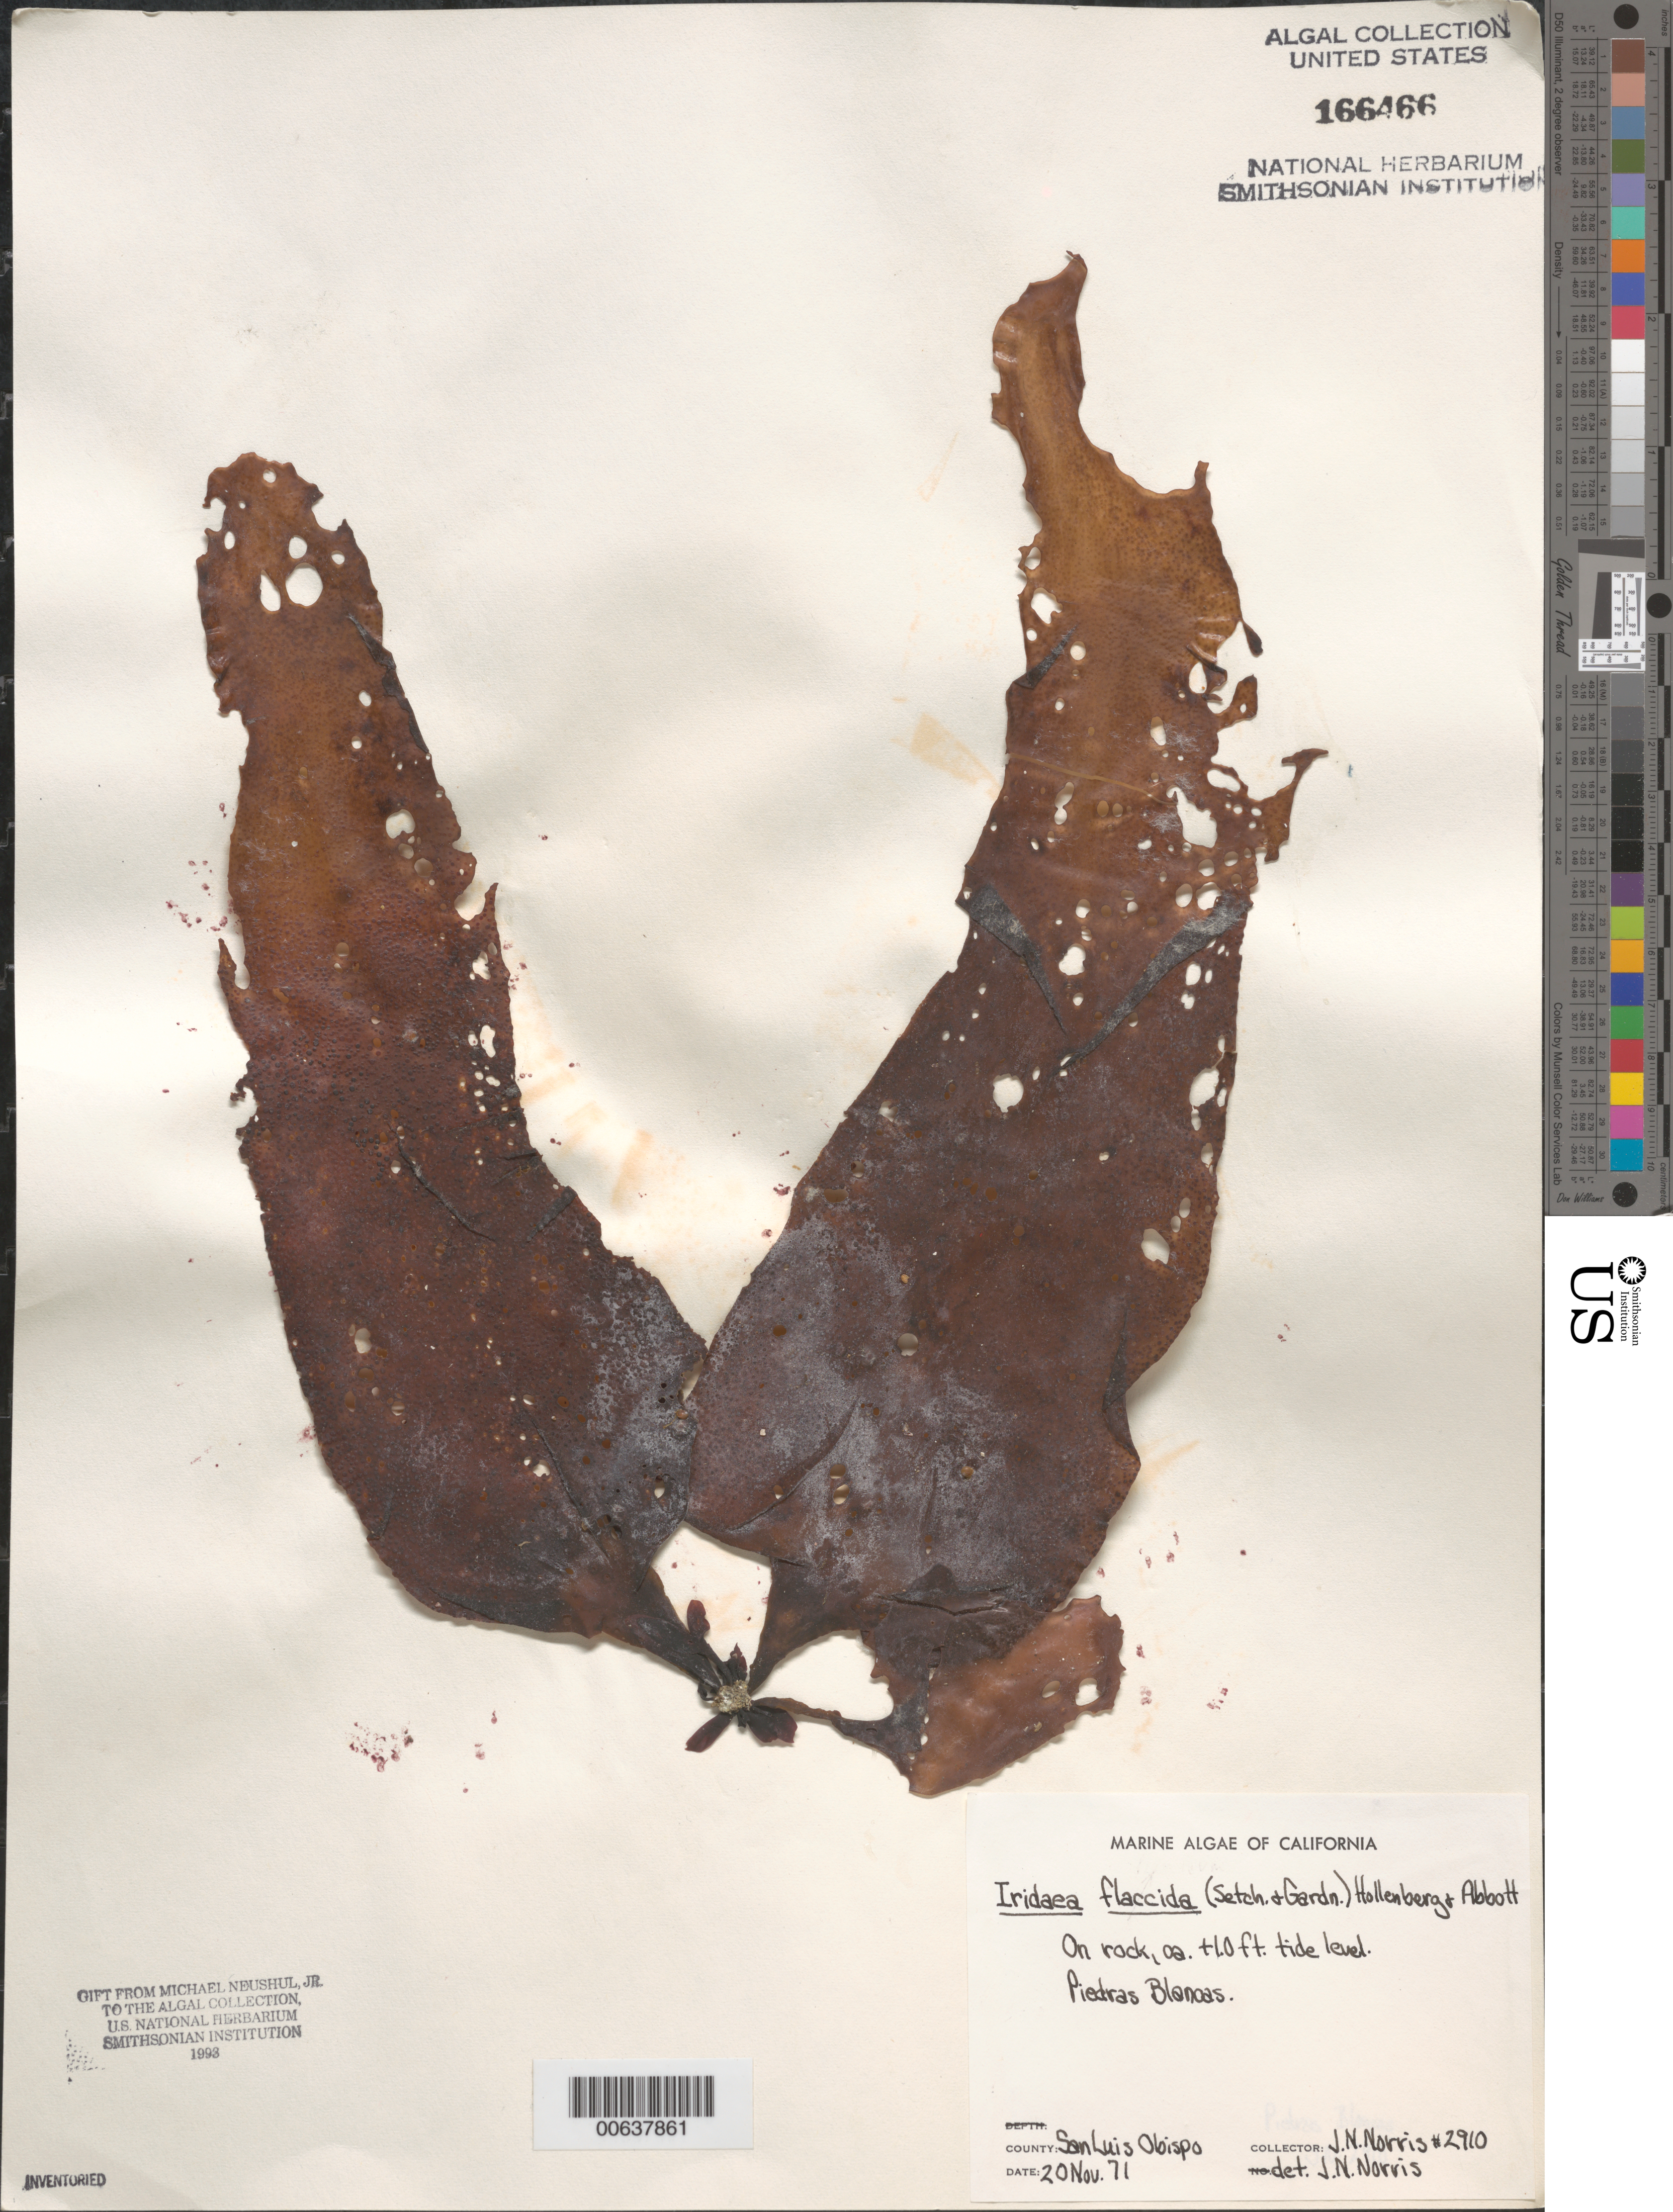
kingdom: Plantae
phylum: Rhodophyta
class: Florideophyceae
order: Gigartinales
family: Gigartinaceae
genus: Mazzaella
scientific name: Mazzaella flaccida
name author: (Setchell & N.L. Gardner) Fredericq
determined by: Algae name updating Project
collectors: J. N. Norris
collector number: JN-2910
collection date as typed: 20 Nov 1971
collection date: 1971-11-20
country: United States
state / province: California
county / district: San Luis Obispo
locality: Piedras Blancas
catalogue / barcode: US 166466